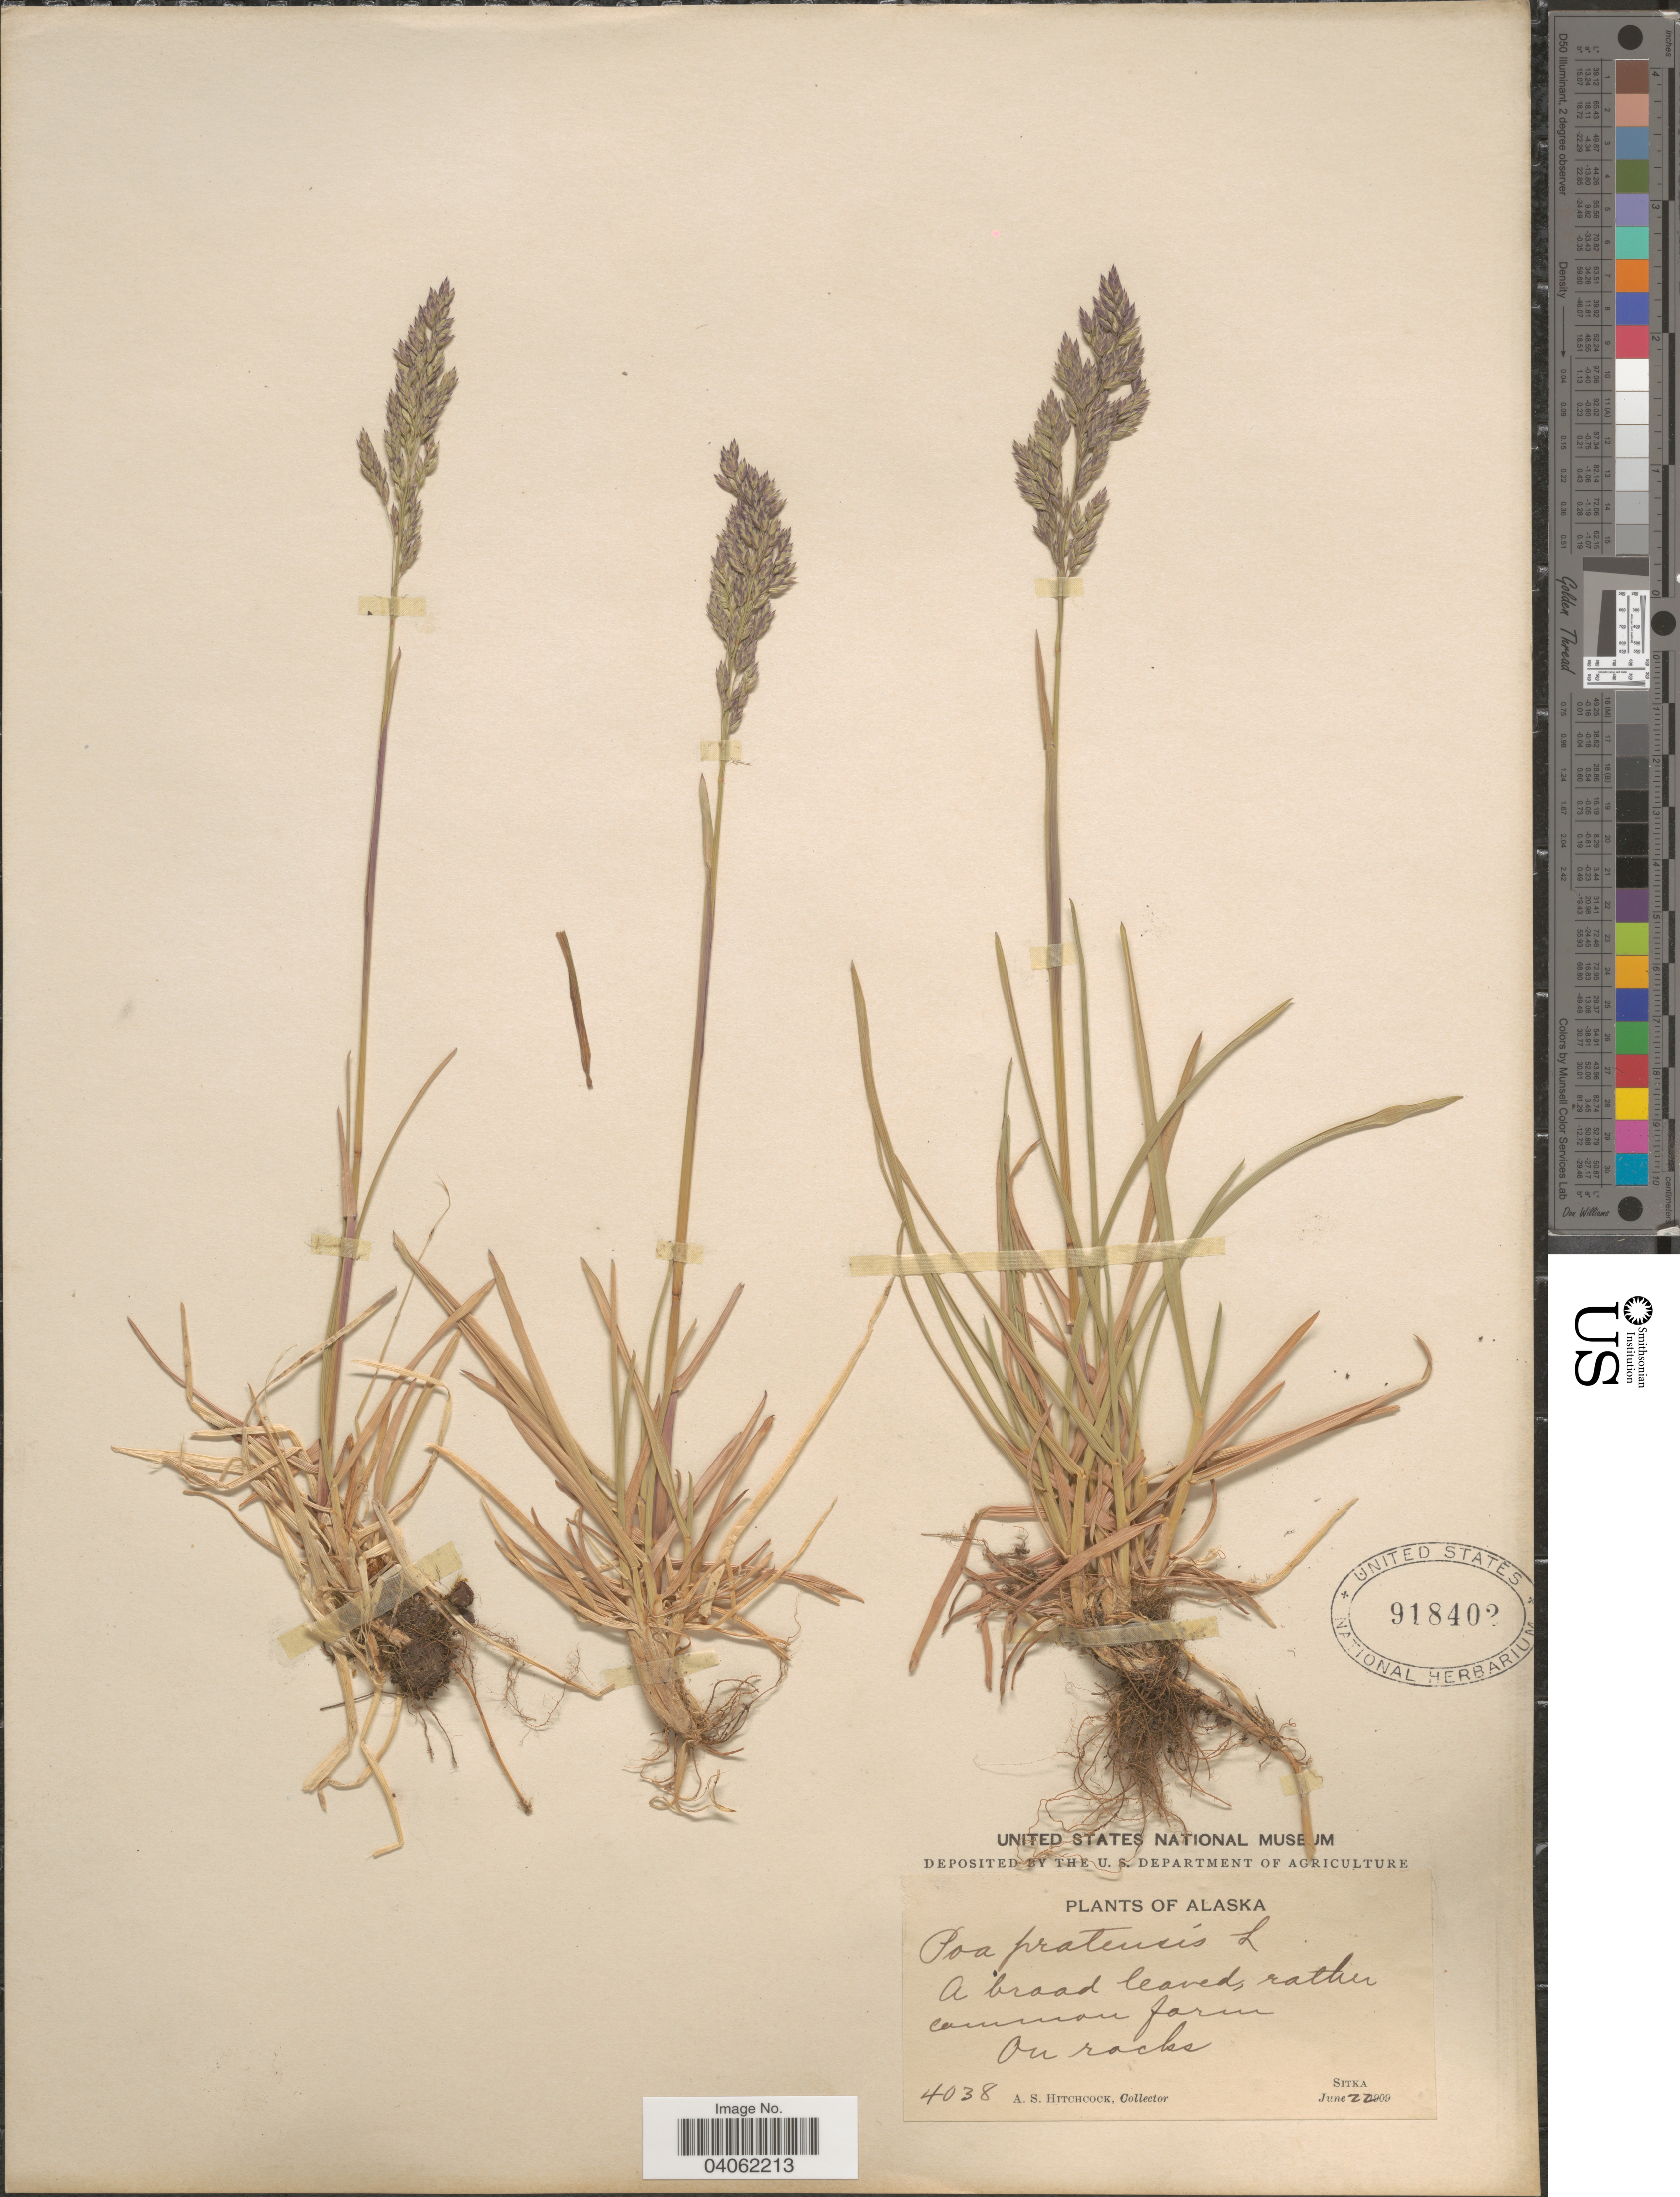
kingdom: Plantae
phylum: Tracheophyta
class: Liliopsida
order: Poales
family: Poaceae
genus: Poa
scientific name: Poa pratensis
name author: L.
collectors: A. S. Hitchcock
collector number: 4038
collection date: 1909-06-22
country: United States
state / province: Alaska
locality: On rocks. Sitka.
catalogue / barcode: US 918402